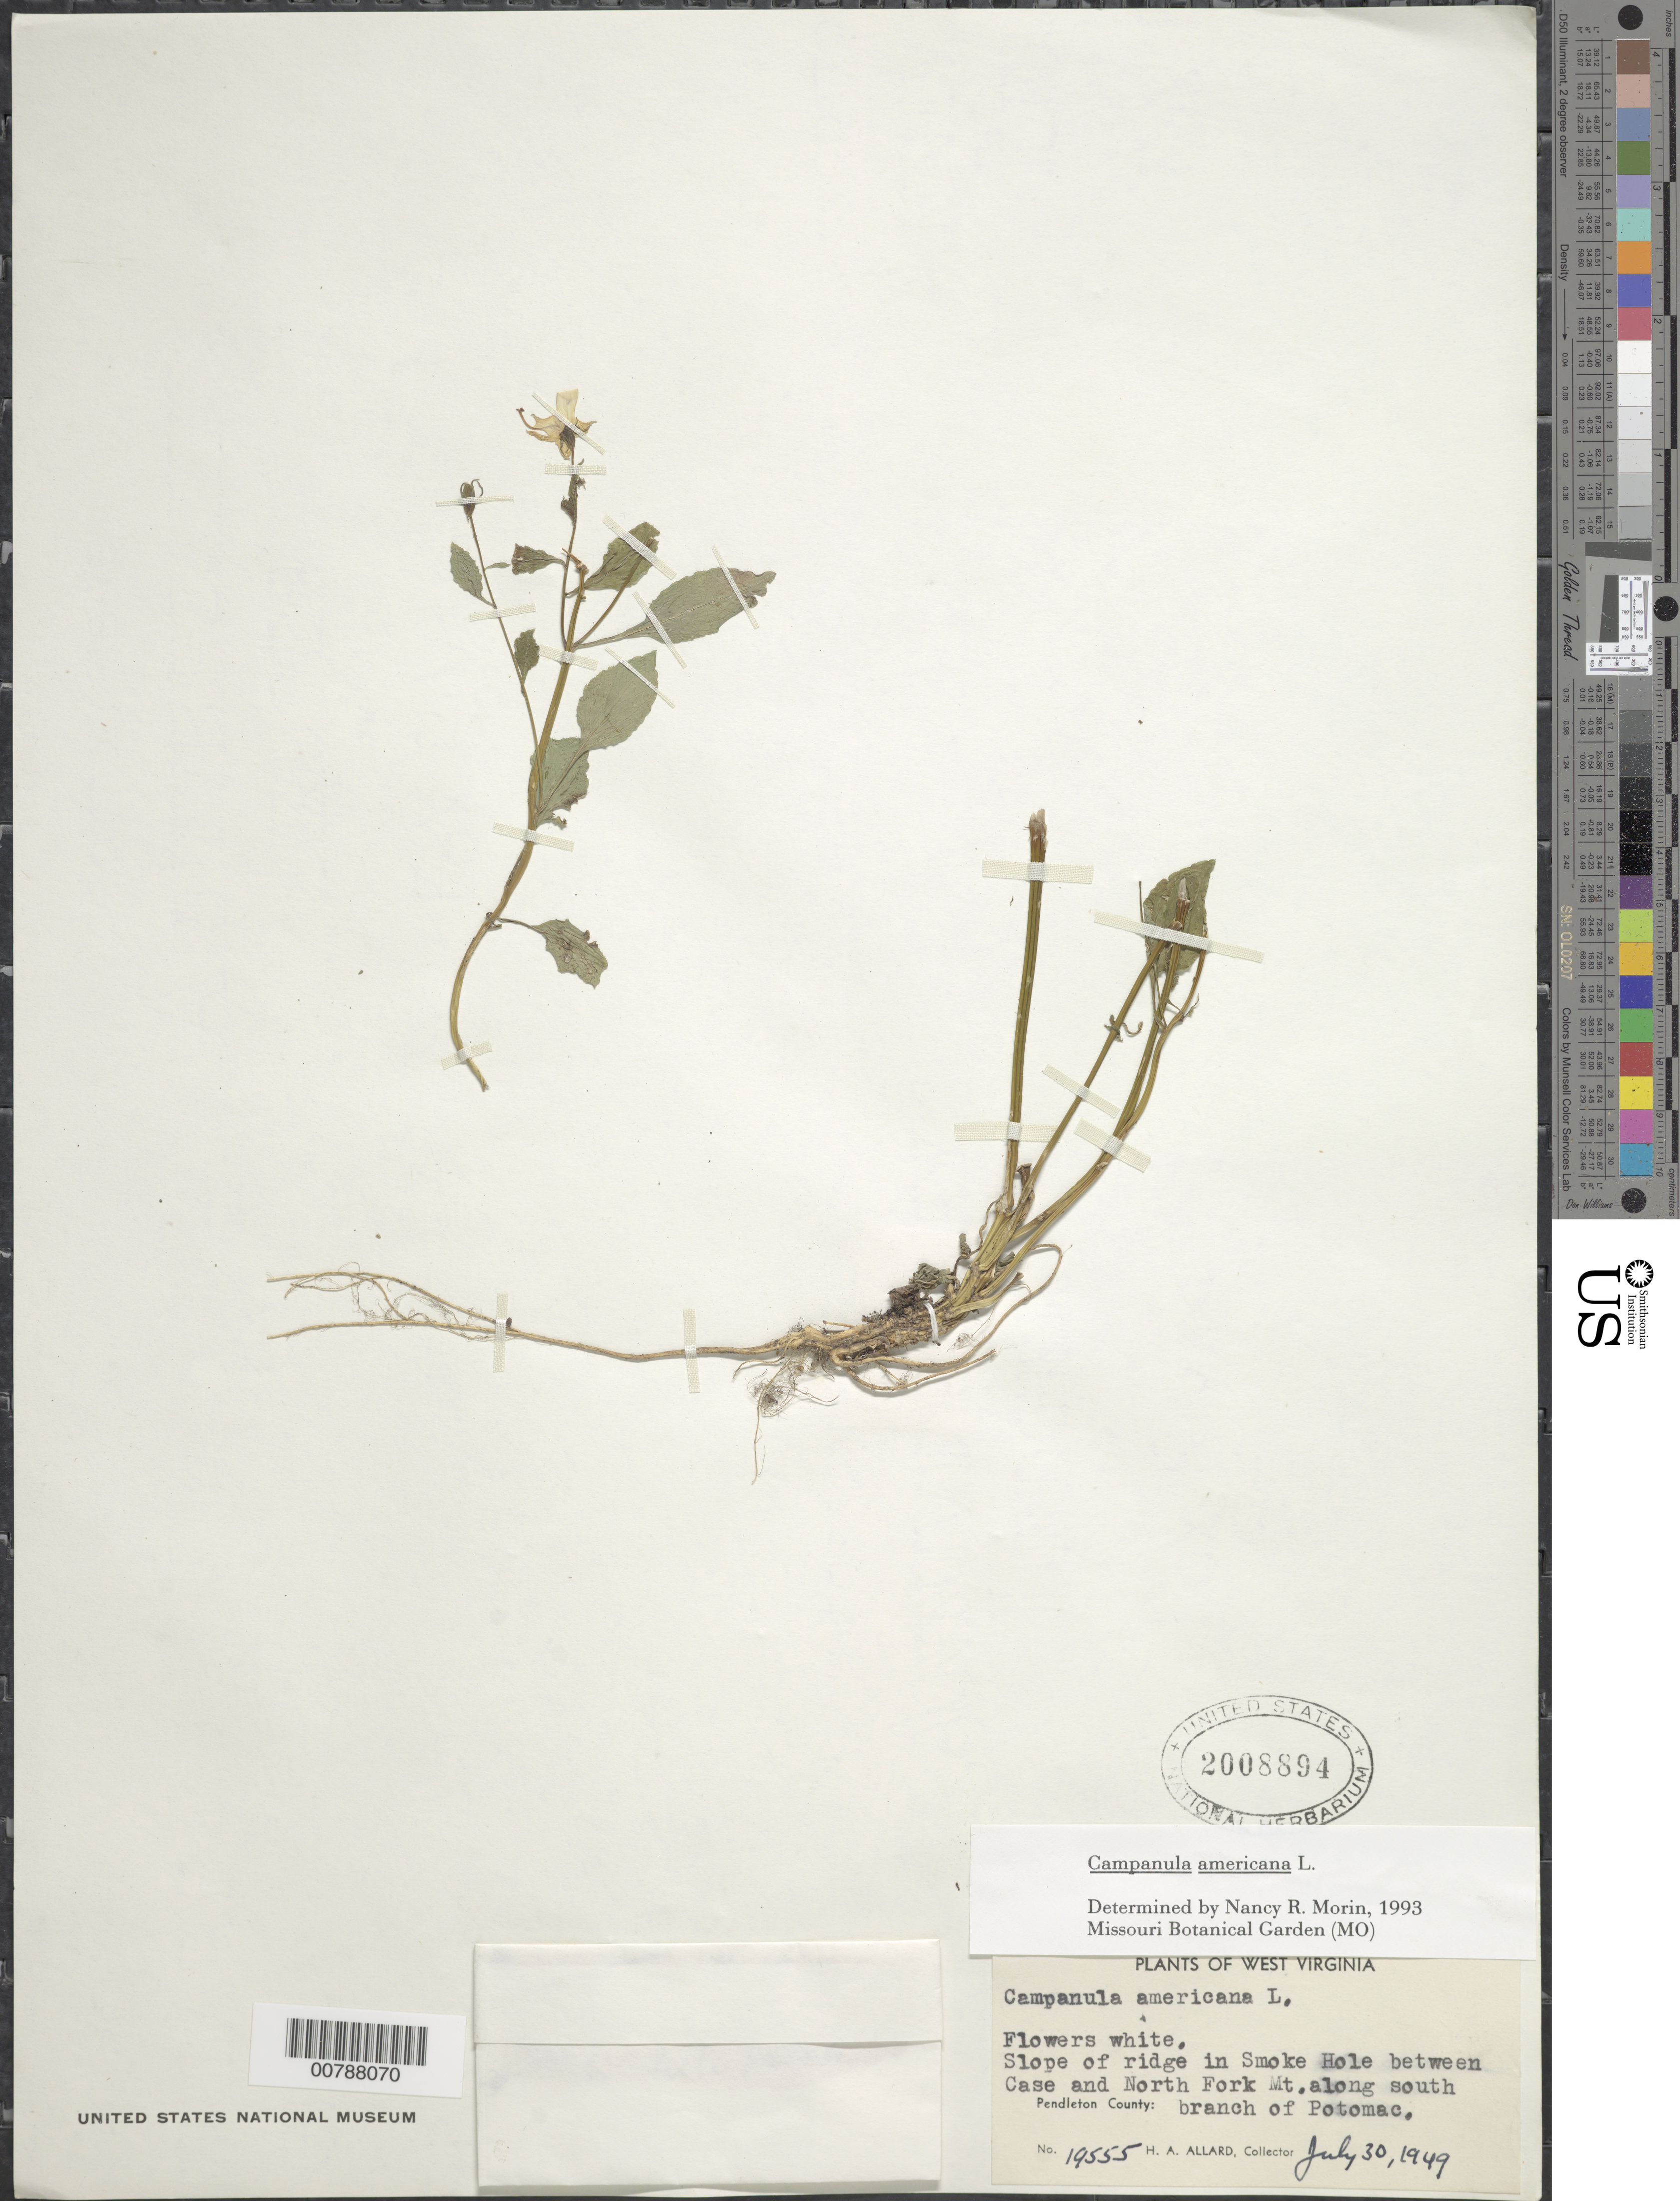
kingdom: Plantae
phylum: Tracheophyta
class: Magnoliopsida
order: Asterales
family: Campanulaceae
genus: Campanula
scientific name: Campanula americana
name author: L.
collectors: H. A. Allard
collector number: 19555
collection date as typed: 30 Jul 1949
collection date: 1949-07-30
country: United States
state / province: West Virginia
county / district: Pendleton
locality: In smoke hole between Case and North Fork Mt. along south branch of Potomac.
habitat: Slope of ridge.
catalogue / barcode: US 2008894